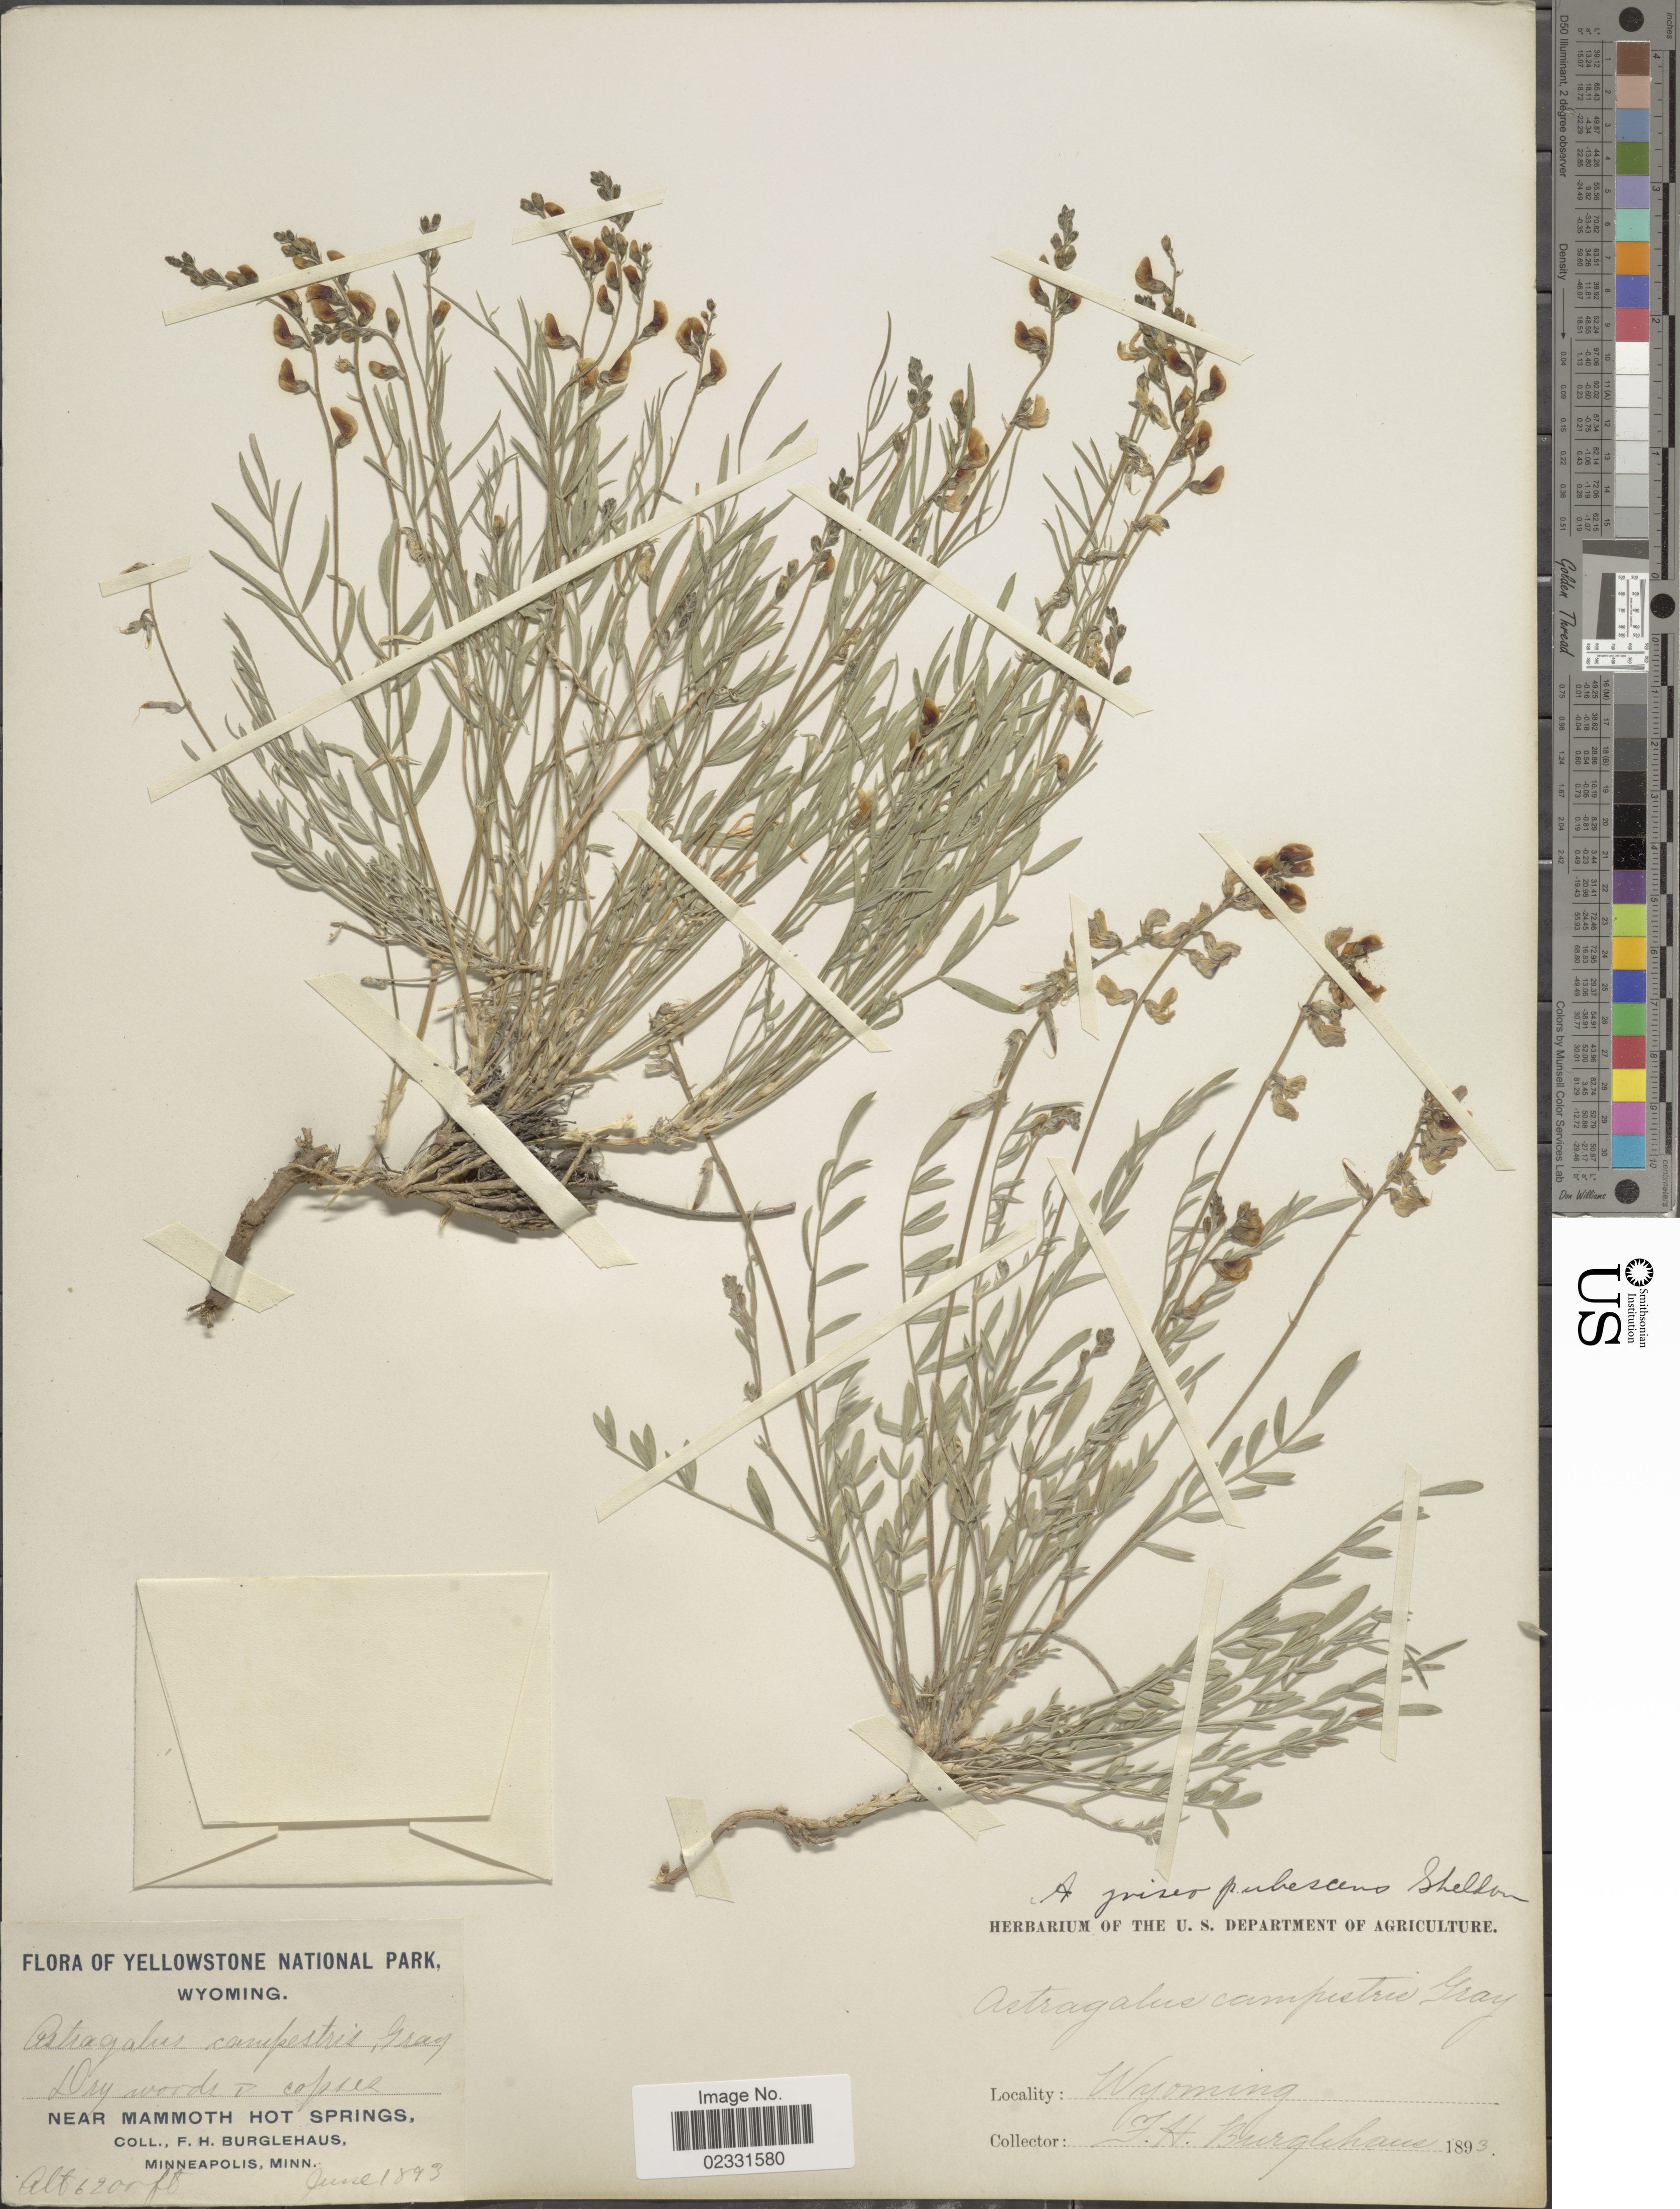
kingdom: Plantae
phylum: Tracheophyta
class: Magnoliopsida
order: Fabales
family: Fabaceae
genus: Astragalus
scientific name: Astragalus griseopubescens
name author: E. Sheld.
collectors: F. Burglehaus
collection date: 1893-06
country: United States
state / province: Wyoming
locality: Near Mammoth Hot Springs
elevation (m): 1890